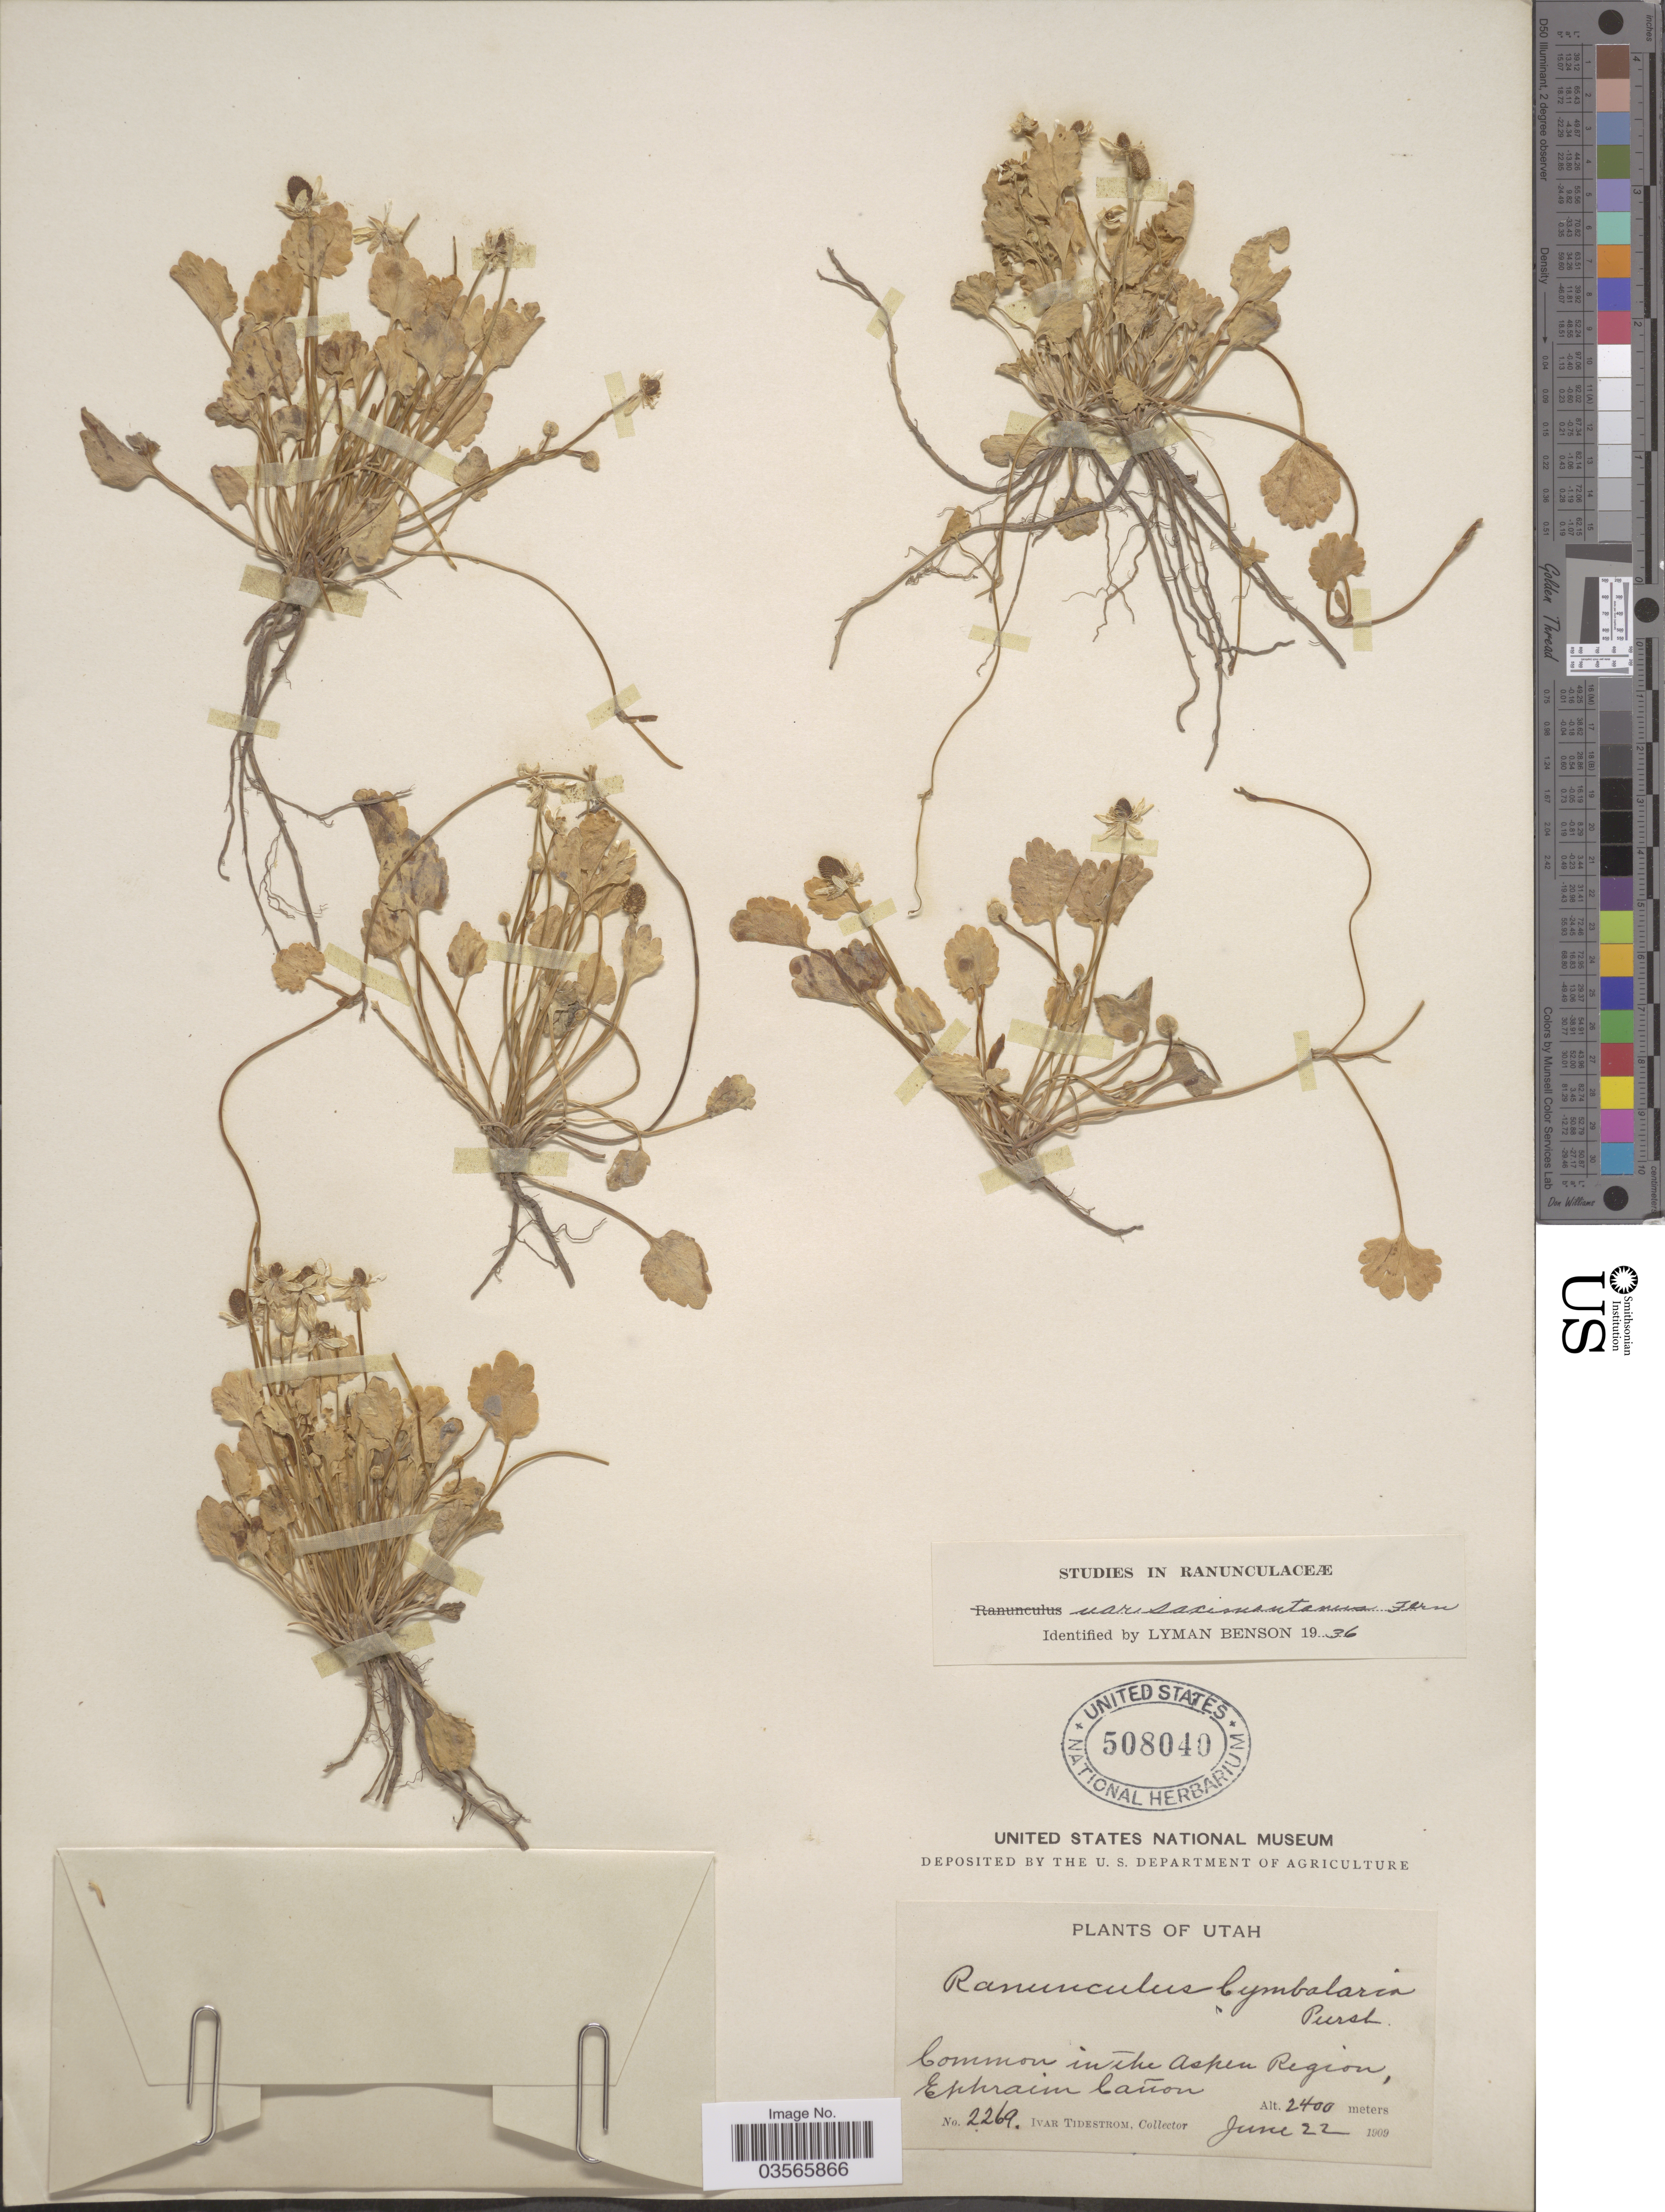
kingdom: Plantae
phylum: Tracheophyta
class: Magnoliopsida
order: Ranunculales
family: Ranunculaceae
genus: Halerpestes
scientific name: Halerpestes cymbalaria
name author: (Pursh) Greene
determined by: Strong, M. T., (US), Smithsonian Institution - National Museum of Natural History (UNITED STATES)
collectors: I. F. Tidestrom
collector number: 2269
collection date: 1909-06-22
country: United States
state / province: Utah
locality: Common in The Aspen Region, Ephraim Cañon.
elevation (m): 2400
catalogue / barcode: US 508040